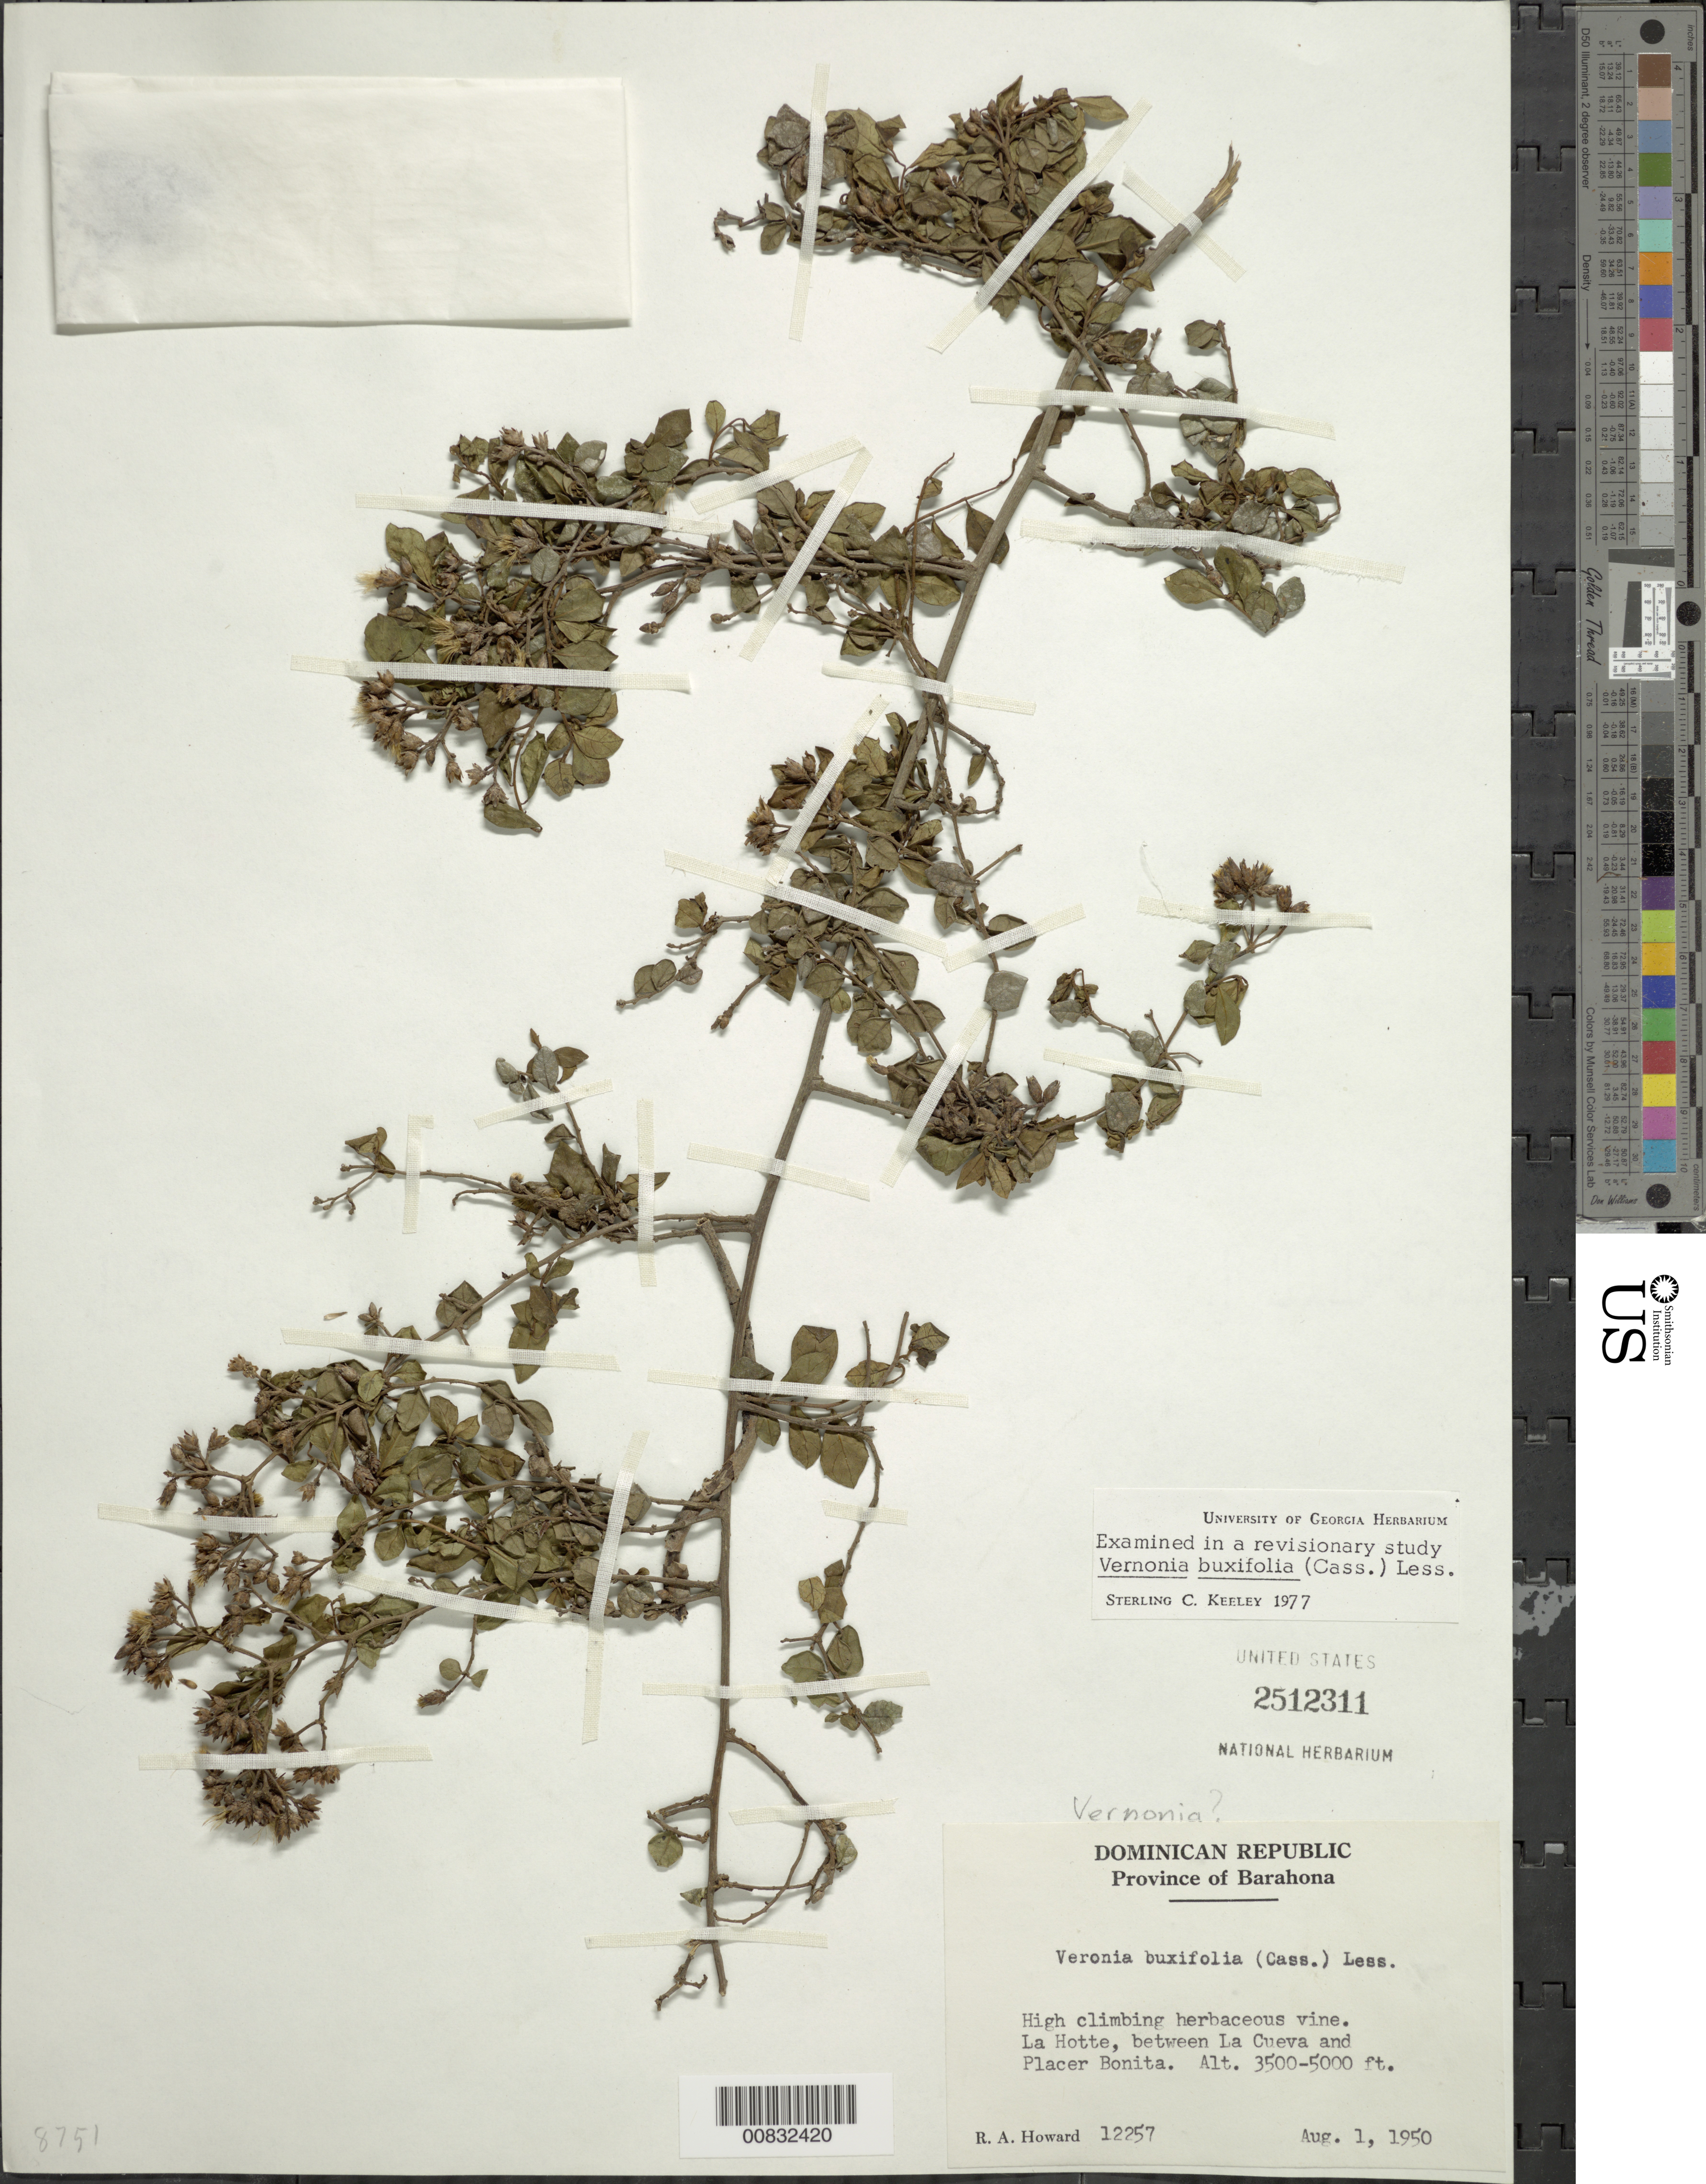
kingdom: Plantae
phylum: Tracheophyta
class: Magnoliopsida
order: Asterales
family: Asteraceae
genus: Vernonanthura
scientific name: Vernonanthura buxifolia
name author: (Less.) H. Rob.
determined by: Keeley, S. C.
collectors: R. A. Howard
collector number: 12257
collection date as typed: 01 Aug 1950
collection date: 1950-08-01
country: Dominican Republic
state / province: Barahona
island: Hispaniola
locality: La Hotte, between La Cueva and Placer Bonita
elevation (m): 1067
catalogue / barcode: US 2512311